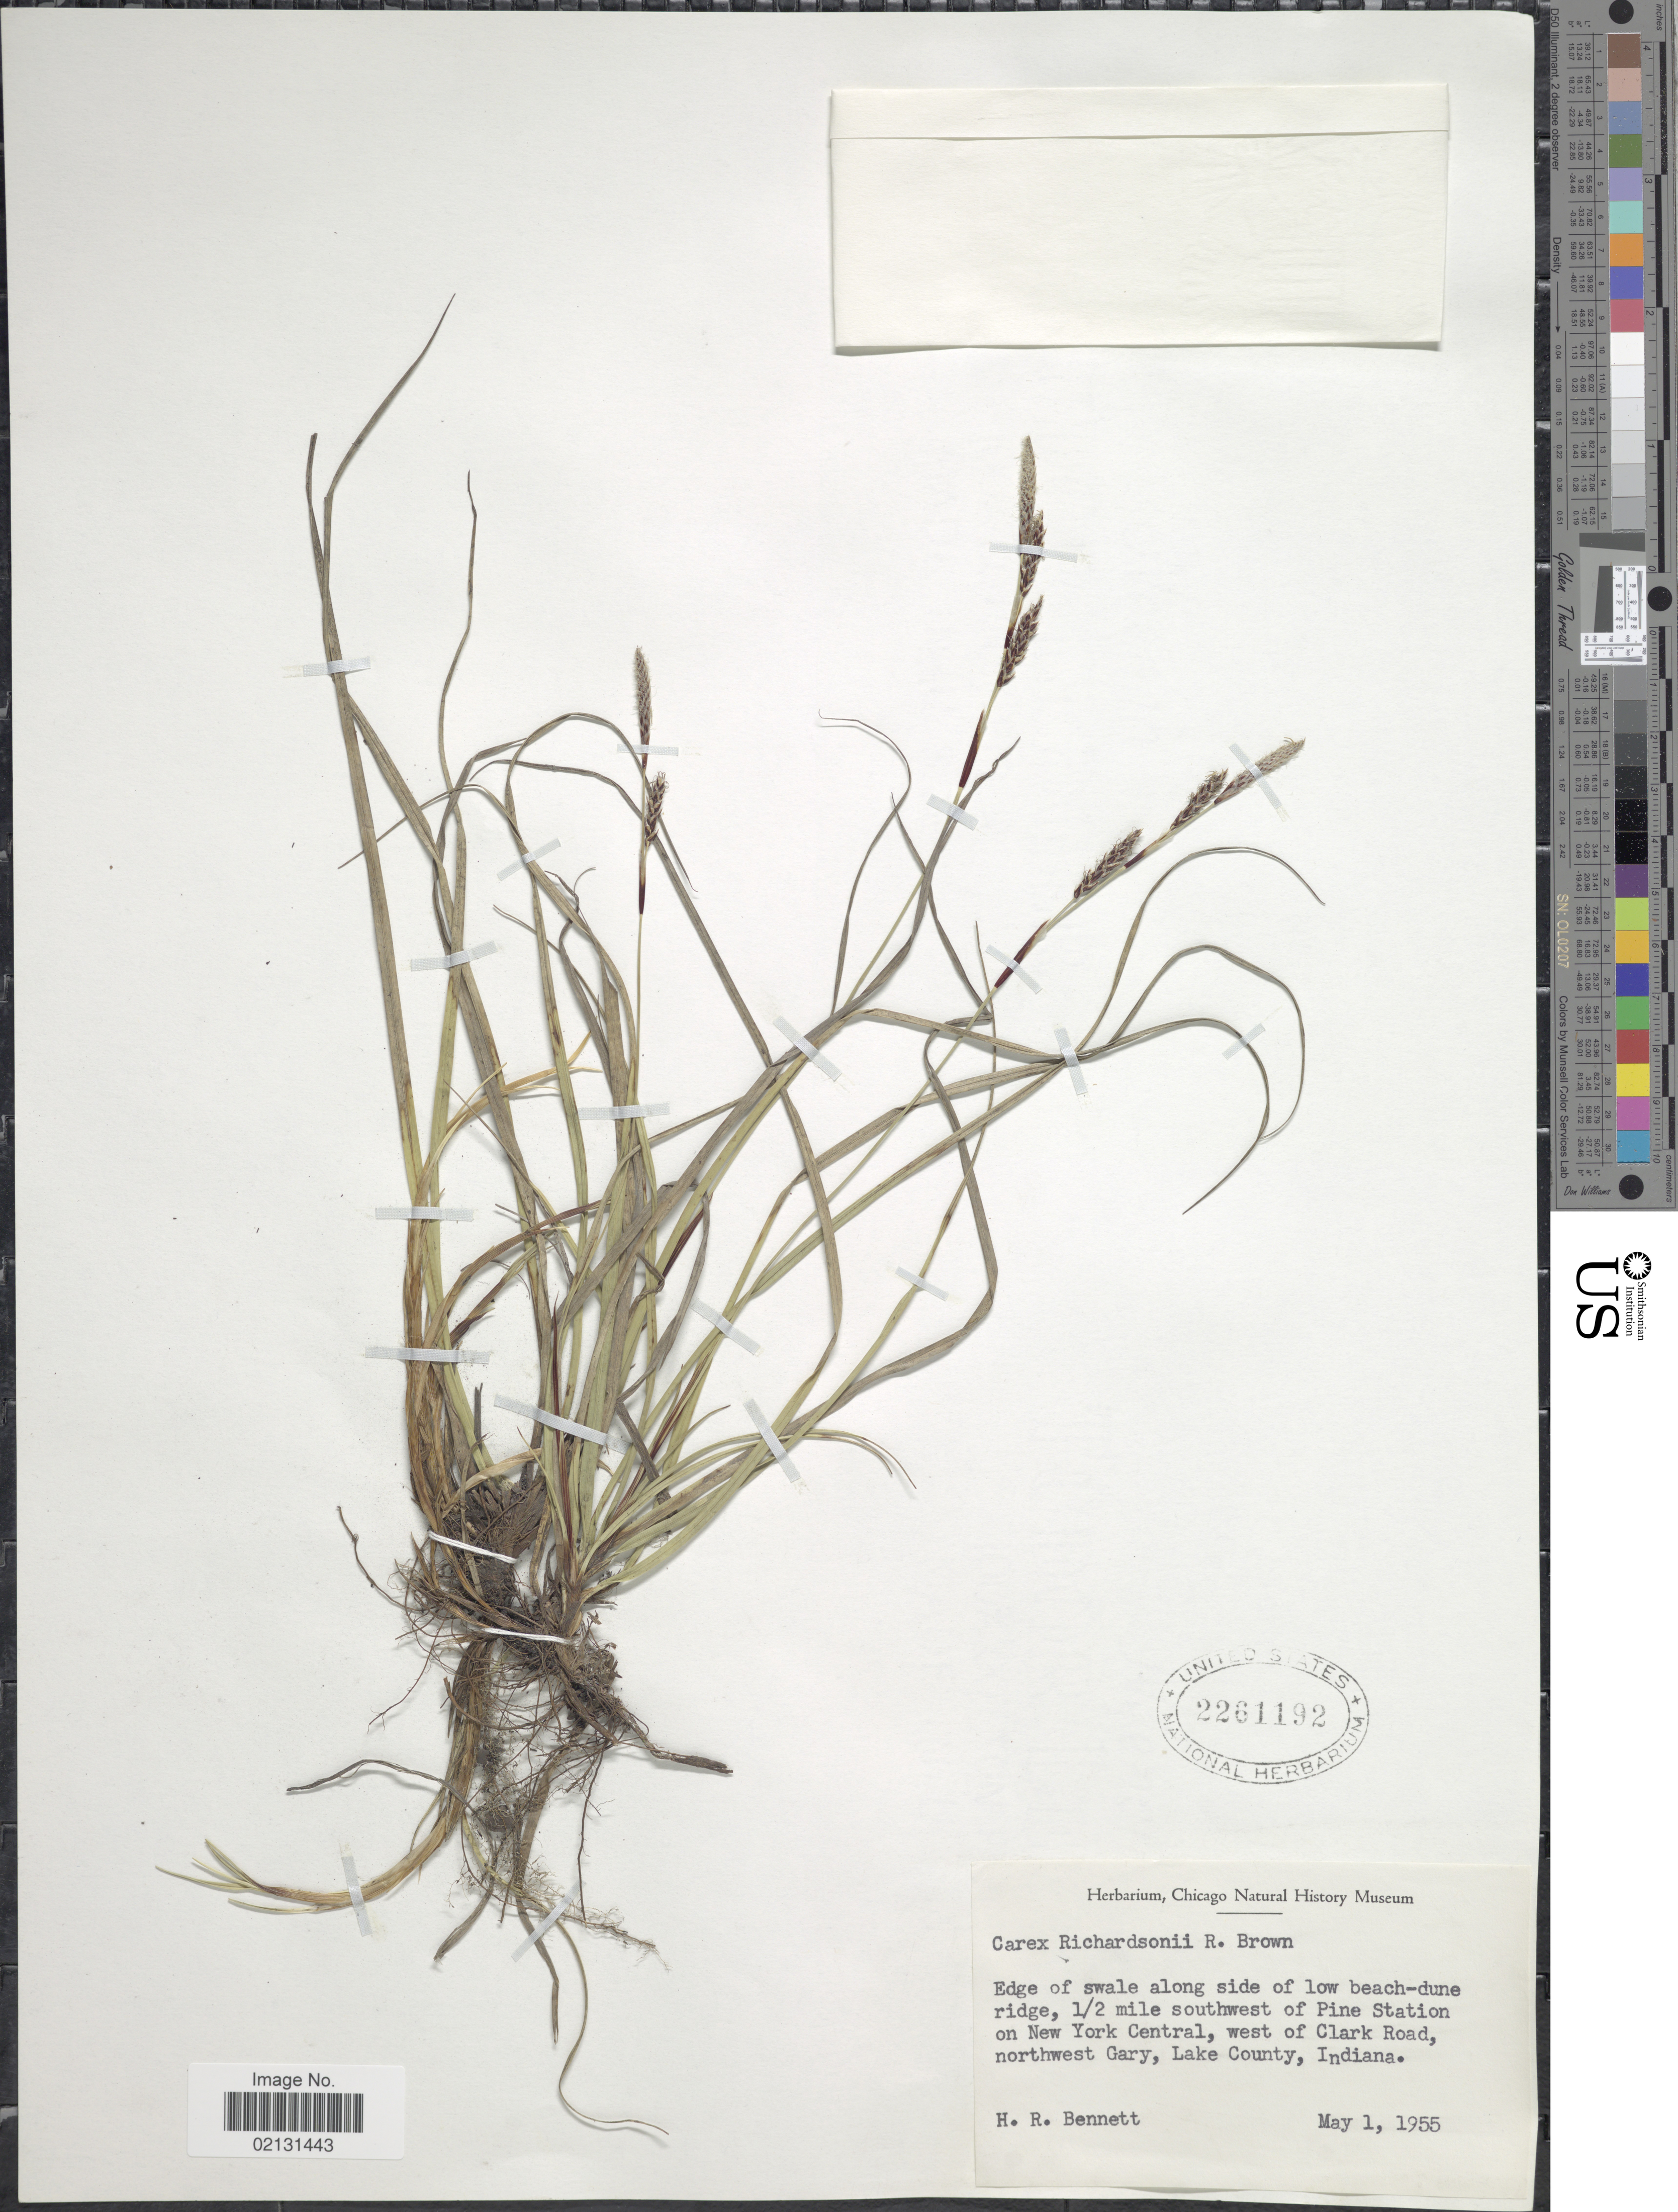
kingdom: Plantae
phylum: Tracheophyta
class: Liliopsida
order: Poales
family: Cyperaceae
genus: Carex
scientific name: Carex richardsonii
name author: R. Br.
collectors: H. R. Bennett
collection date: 1955-05-01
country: United States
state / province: Indiana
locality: Edge of swale along side of low beach-dune ridge, 1/2 mile southwest of Pine Station on New York Central, west of Clark Road, northwest Gary, Lake County.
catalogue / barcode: US 2261192